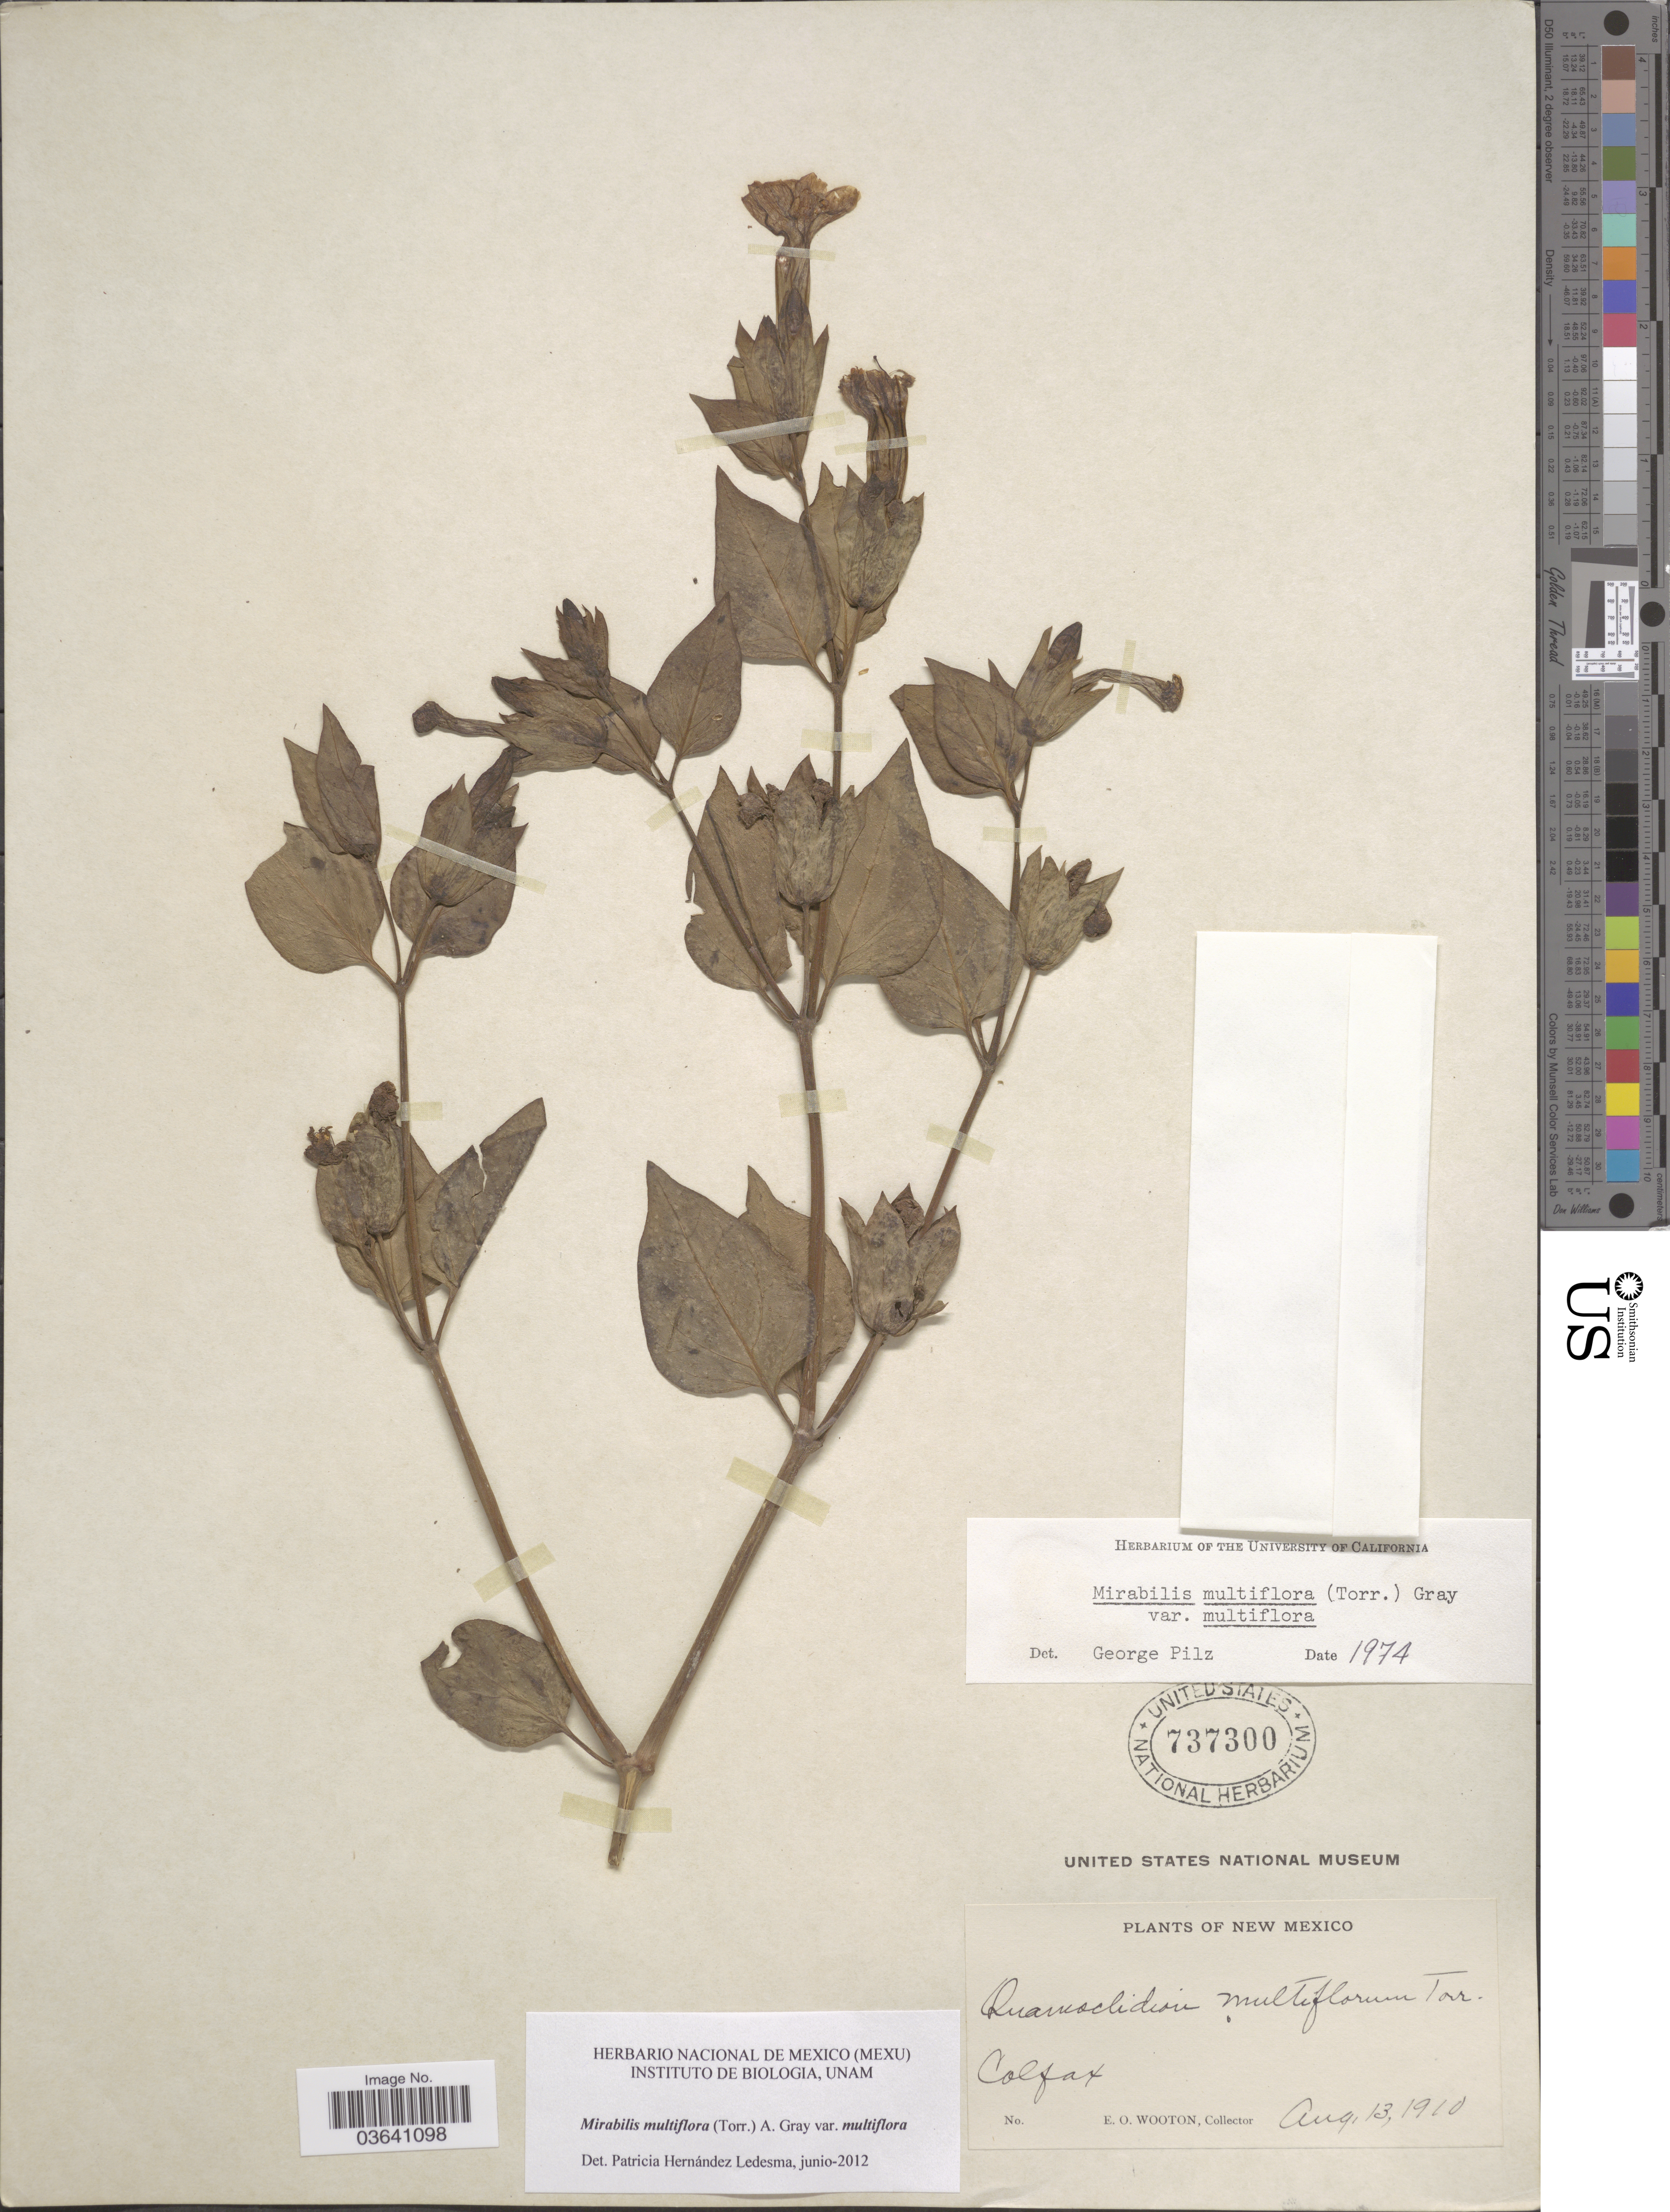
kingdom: Plantae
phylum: Tracheophyta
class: Magnoliopsida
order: Caryophyllales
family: Nyctaginaceae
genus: Mirabilis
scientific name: Mirabilis multiflora var. multiflora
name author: (Torr.) A. Gray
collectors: E. O. Wooton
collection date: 1910-08-13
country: United States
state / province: New Mexico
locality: Colfax.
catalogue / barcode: US 737300